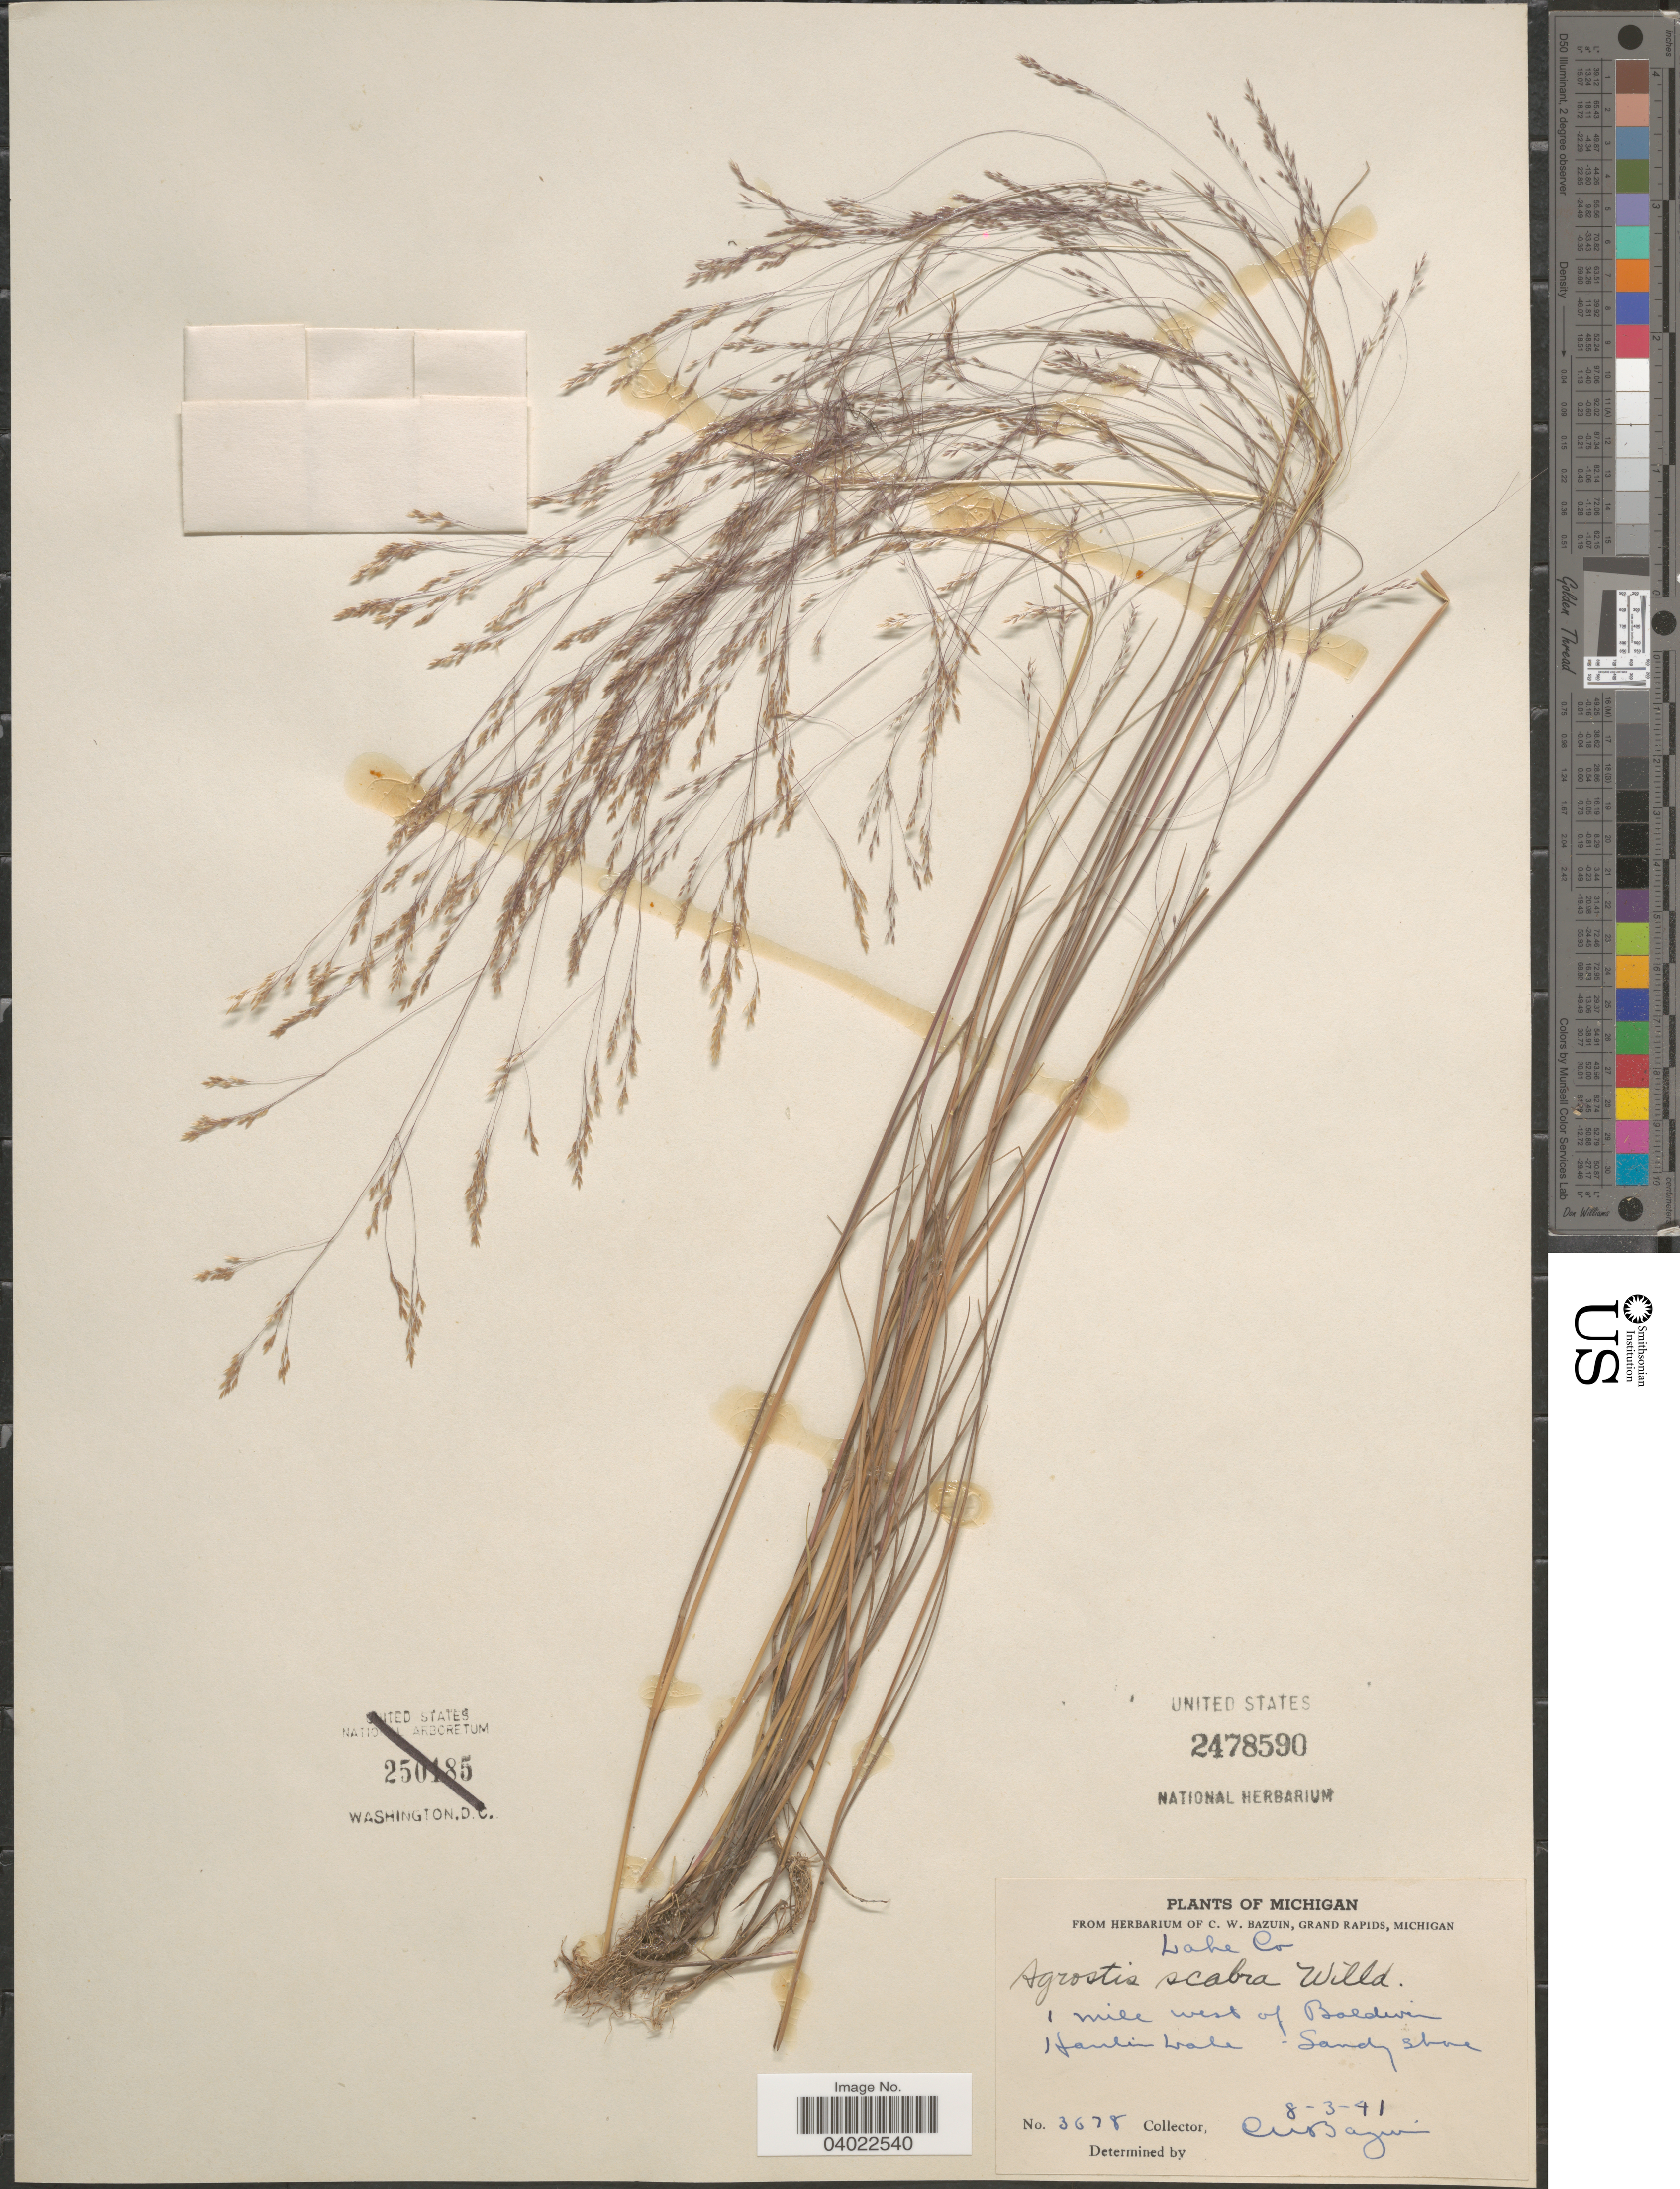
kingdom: Plantae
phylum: Tracheophyta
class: Liliopsida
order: Poales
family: Poaceae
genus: Agrostis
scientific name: Agrostis scabra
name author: Willd.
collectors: C. Bazuin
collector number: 3678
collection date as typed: Transcribed d/m/y: 3/8/41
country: United States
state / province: Michigan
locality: Lake Co. 1 mile west of Baldwin. Hamlin Lake.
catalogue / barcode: US 2478590